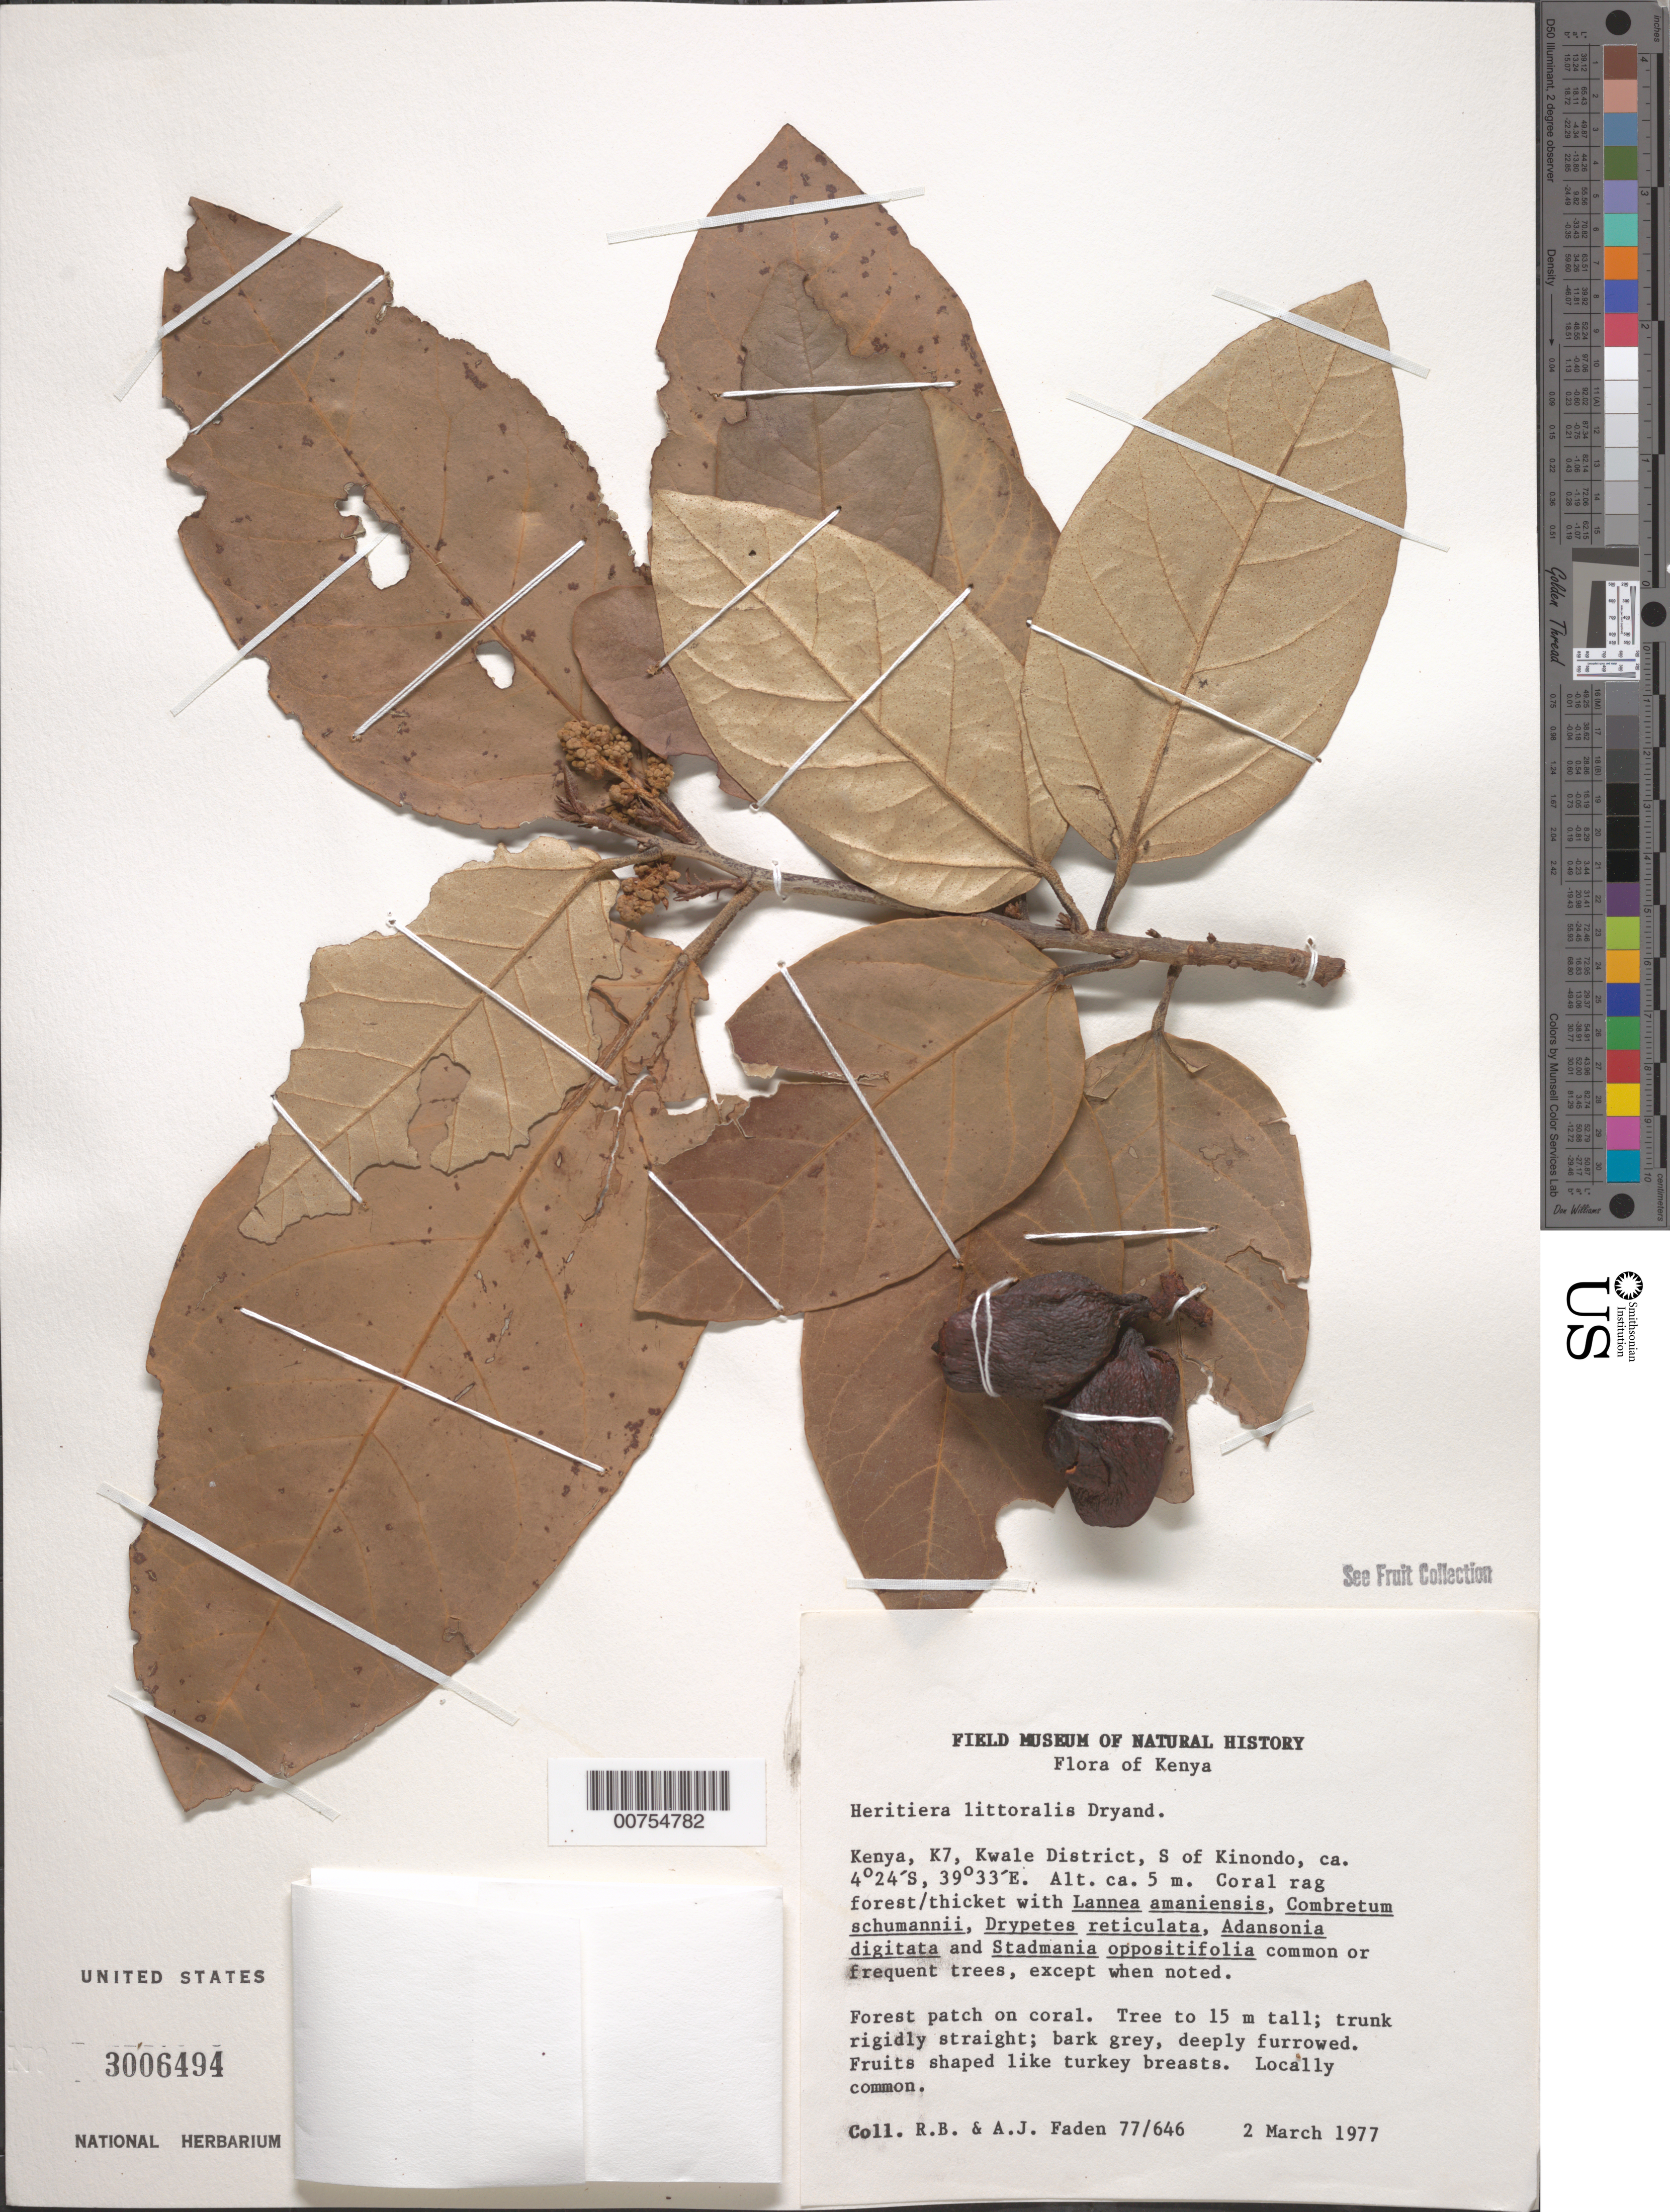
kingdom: Plantae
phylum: Tracheophyta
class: Magnoliopsida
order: Malvales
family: Malvaceae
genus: Heritiera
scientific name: Heritiera littoralis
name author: Aiton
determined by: Faden, Robert B., (US), Smithsonian Institution - National Museum of Natural History (UNITED STATES)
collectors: R. B. Faden & A. J. Faden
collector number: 77/646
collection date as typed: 02 Mar 1977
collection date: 1977-03-02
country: Kenya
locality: K7, Kwale District, S of Kinondo.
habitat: Coral rag forest/thicket.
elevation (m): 5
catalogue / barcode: US 3006494